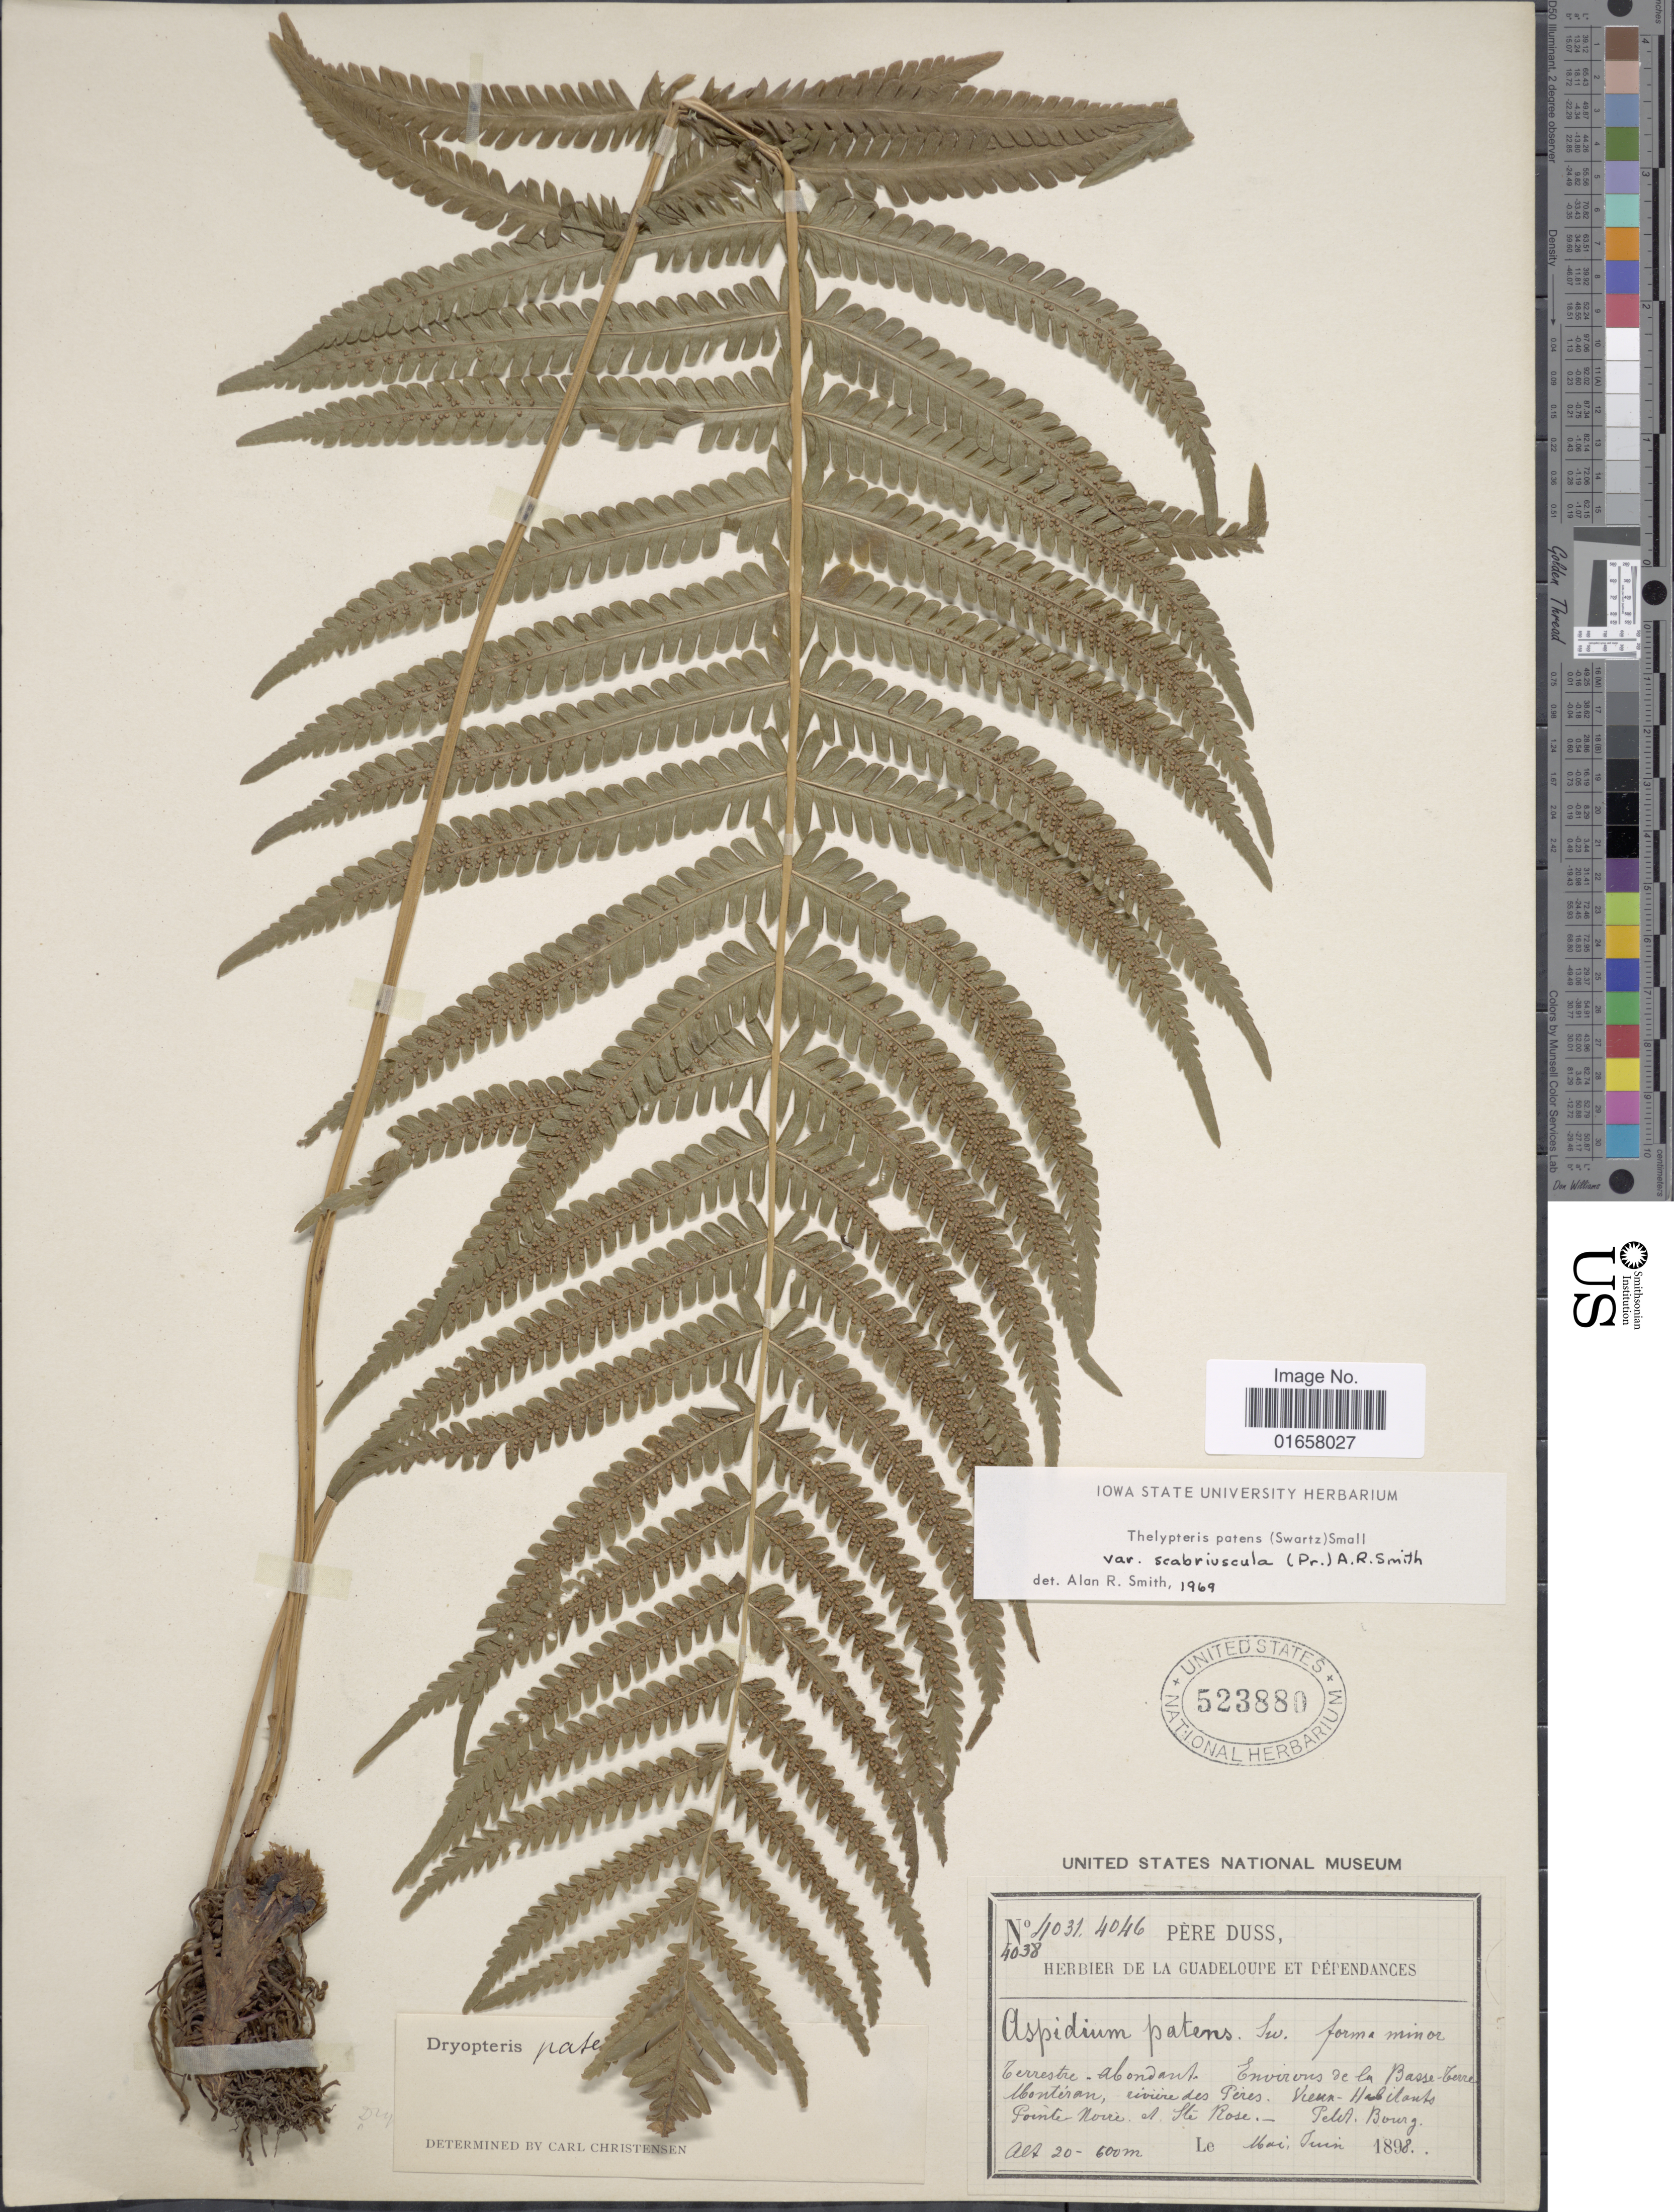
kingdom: Plantae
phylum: Tracheophyta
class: Polypodiopsida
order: Polypodiales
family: Thelypteridaceae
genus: Christella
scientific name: Christella patens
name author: (Sw.) Holttum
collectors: Père Duss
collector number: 4031/4046/4038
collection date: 1898-04/1898-06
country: Martinique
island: Martinique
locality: Terrestre, abondant, Environs de la Basse-Terre Montéran, riviere Péres, Vieux-Habitants Pointe-Noire, et. Ste. Rose. Petit-Bourg.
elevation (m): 20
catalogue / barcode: US 523880